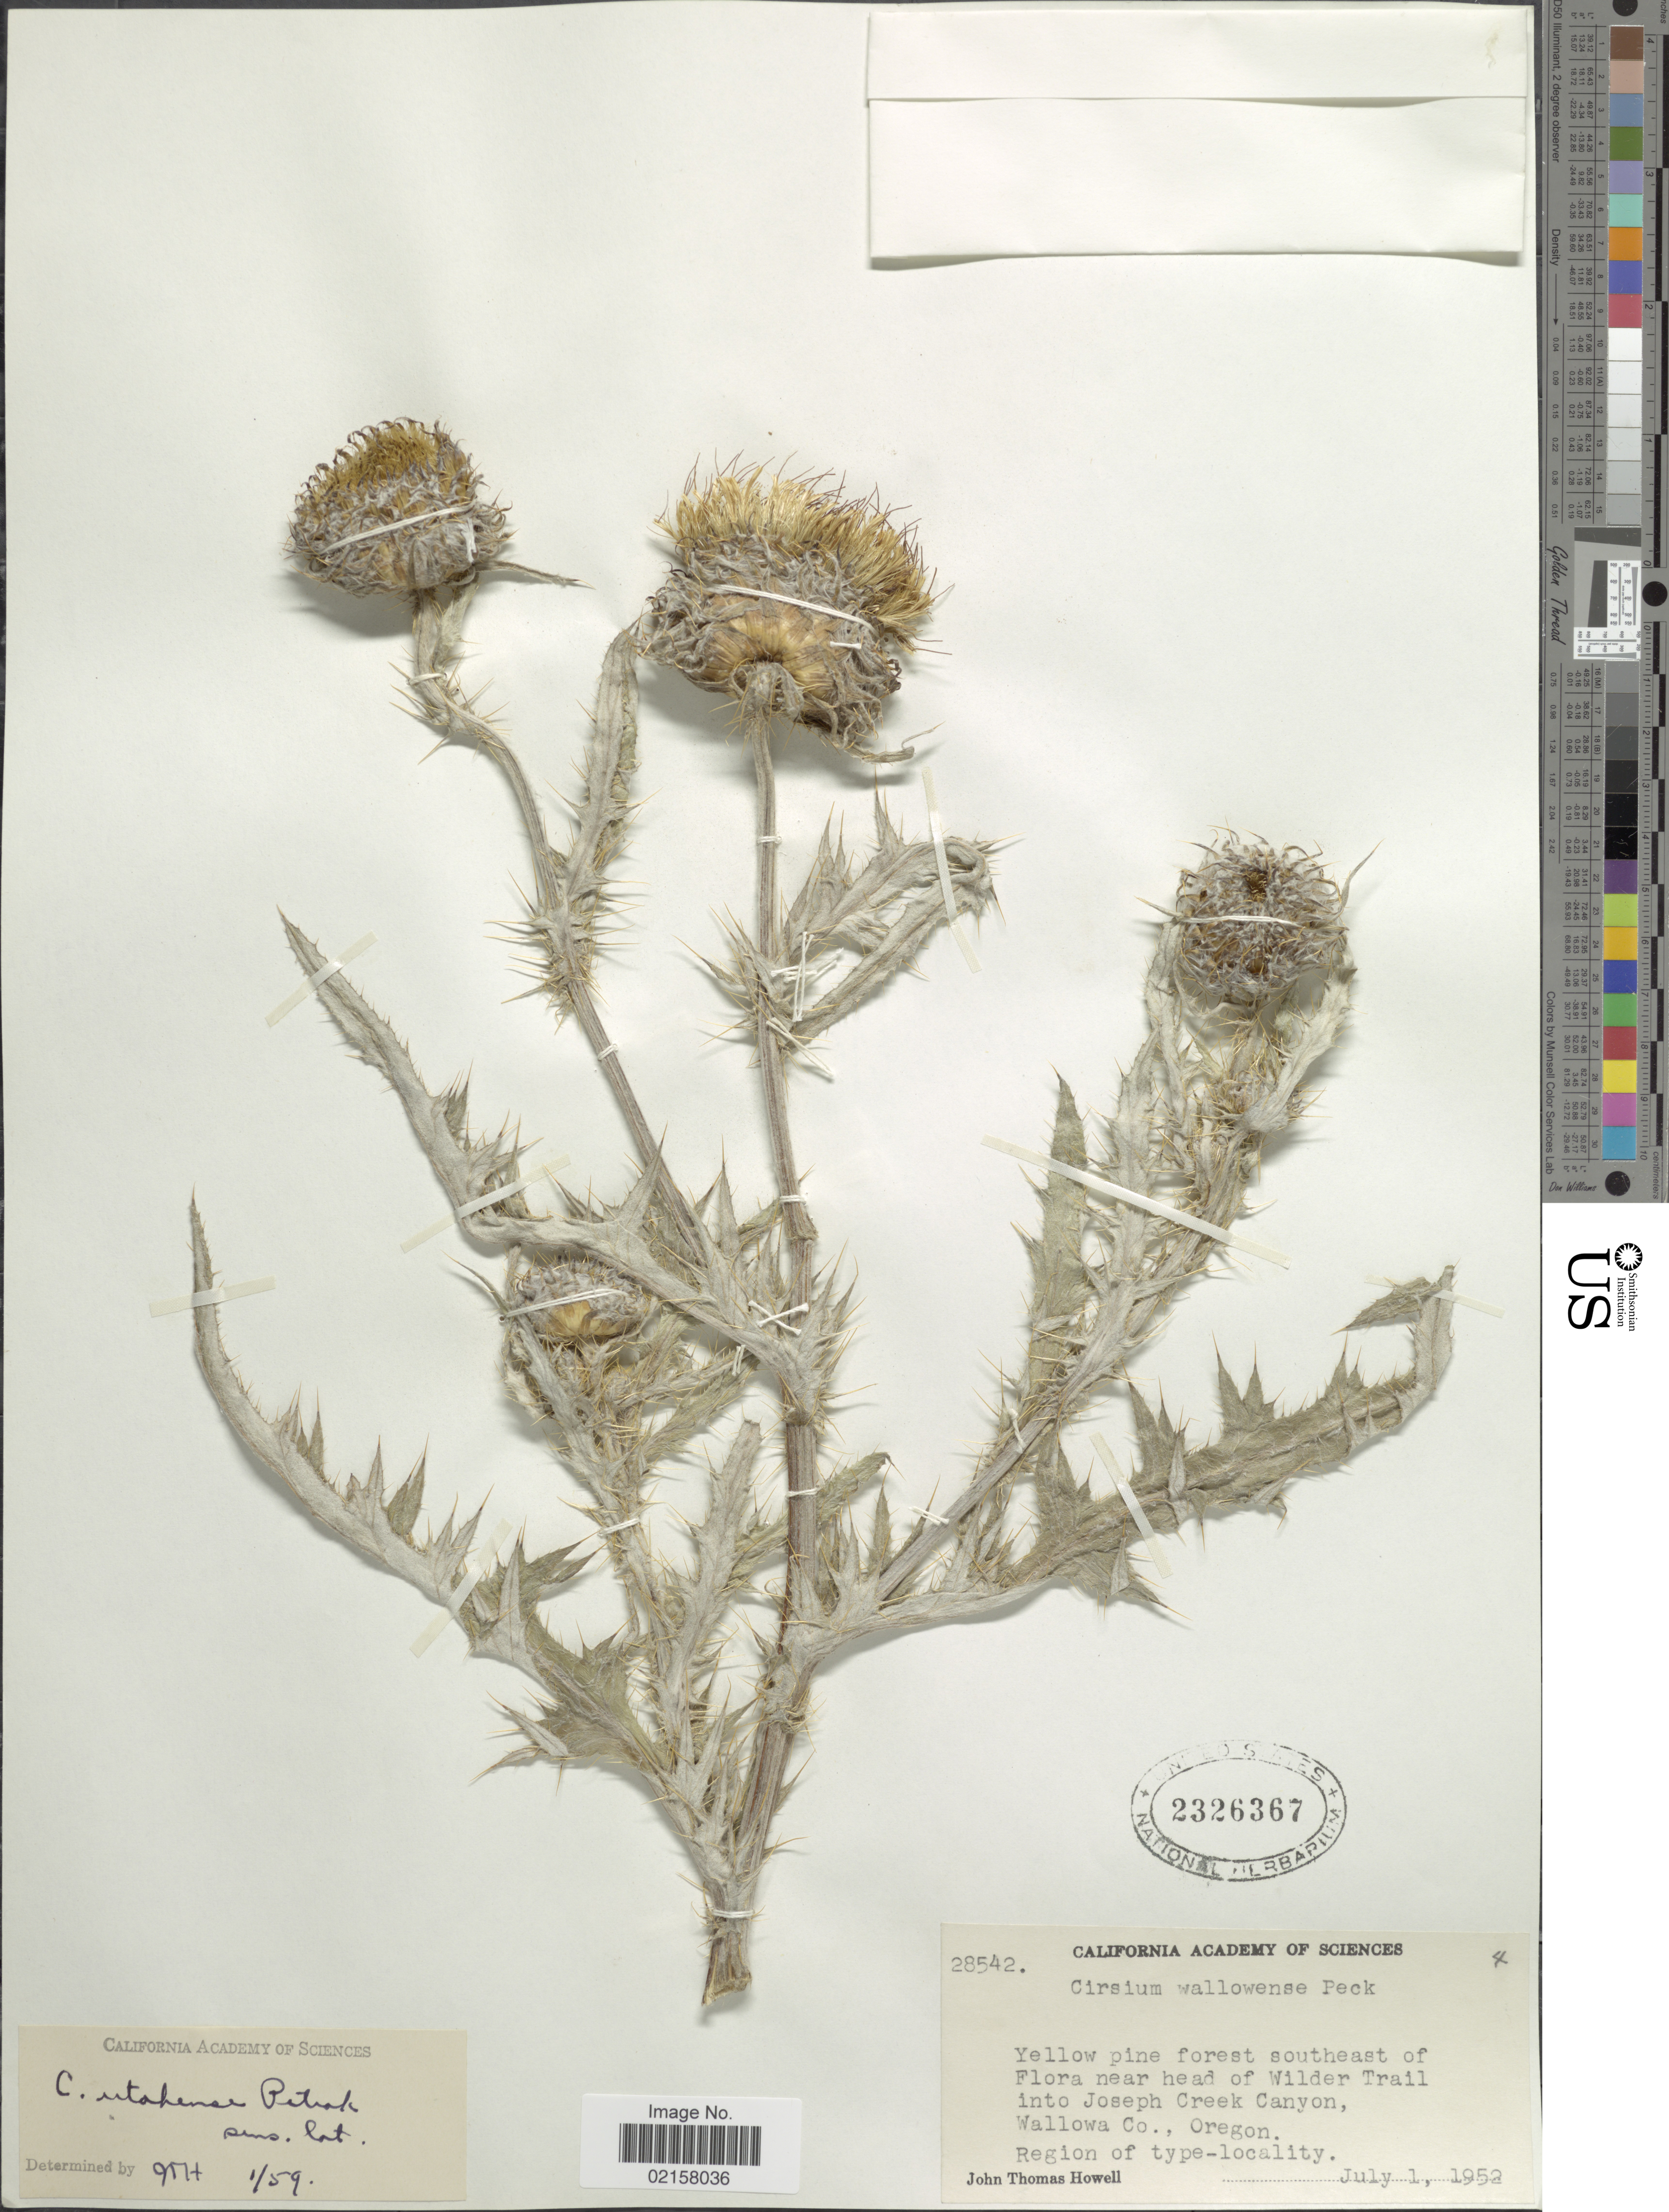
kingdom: Plantae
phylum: Tracheophyta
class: Magnoliopsida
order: Asterales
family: Asteraceae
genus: Cirsium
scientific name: Cirsium neomexicanum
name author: A. Gray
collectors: J. T. Howell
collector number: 28542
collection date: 1952-07-01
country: United States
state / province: Oregon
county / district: Wallowa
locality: Yellow pine forest southeast of Flora near head of Wilder Trail into Joseph Creek Canyon, Wallowa Co. Region of type-locality.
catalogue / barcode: US 2326367